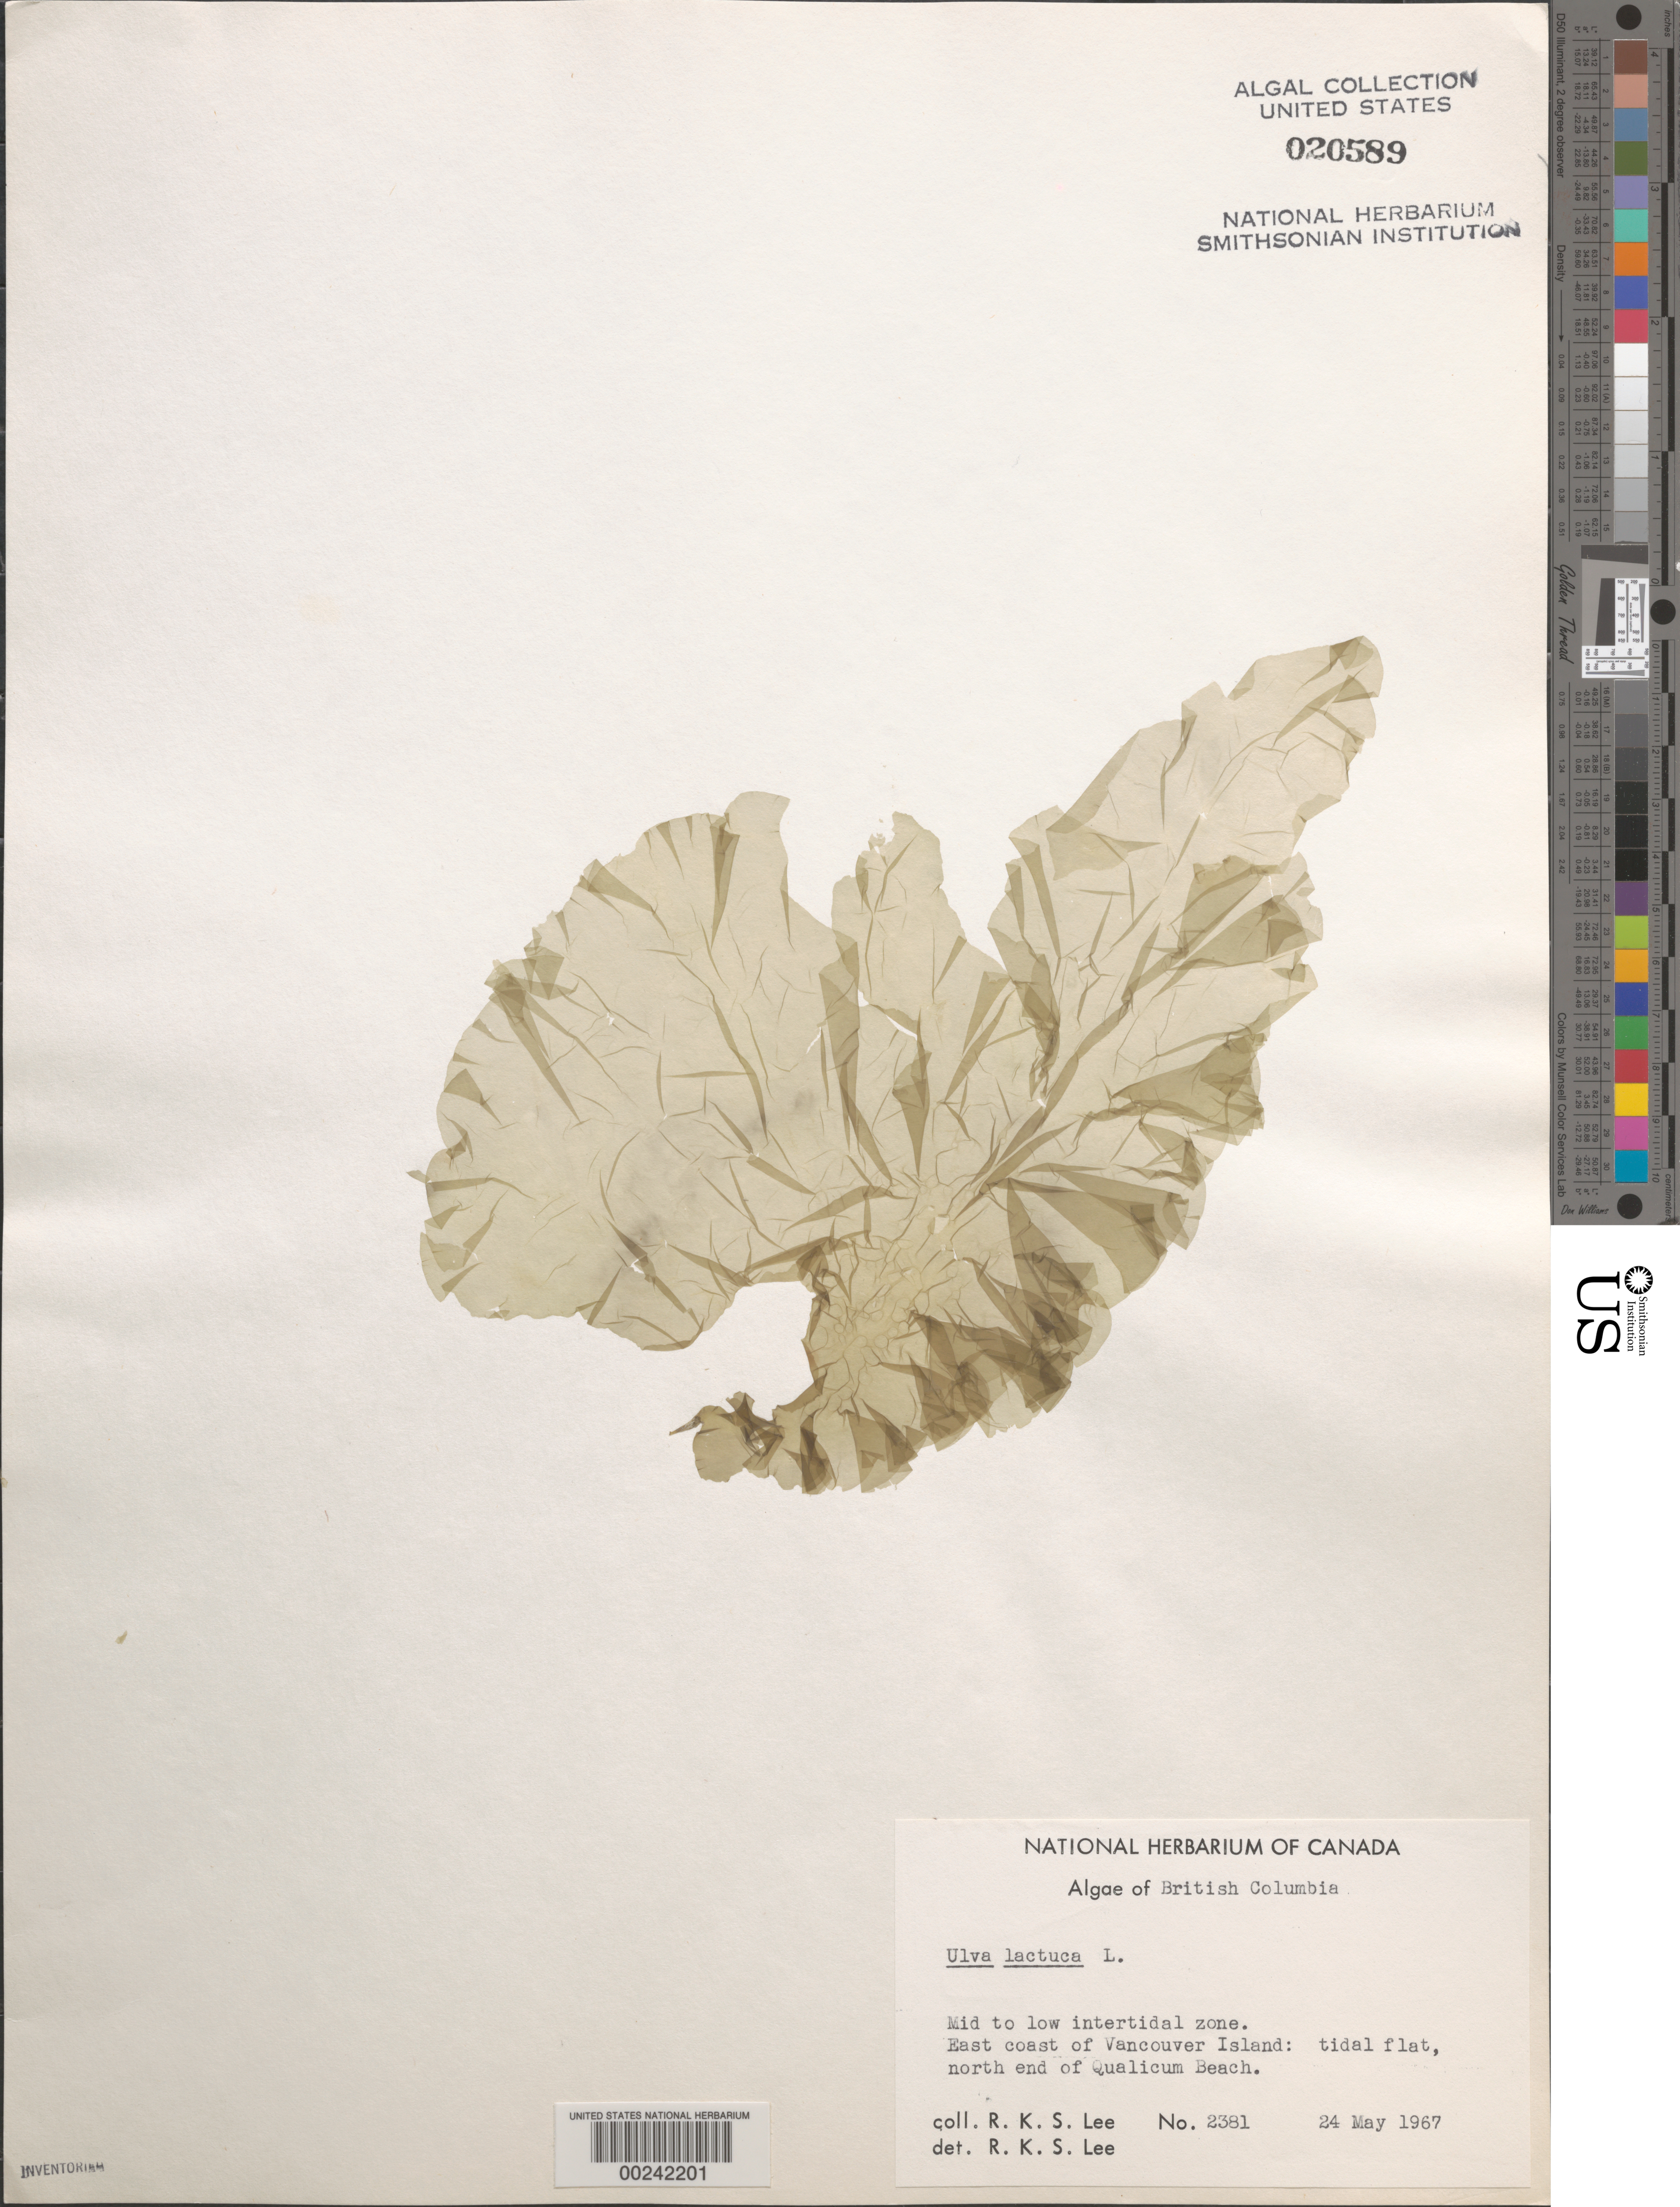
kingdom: Plantae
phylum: Chlorophyta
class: Ulvophyceae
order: Ulvales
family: Ulvaceae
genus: Ulva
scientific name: Ulva lactuca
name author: L.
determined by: Lee, R. K. S.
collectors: R. Lee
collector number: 2381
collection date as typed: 24 May 1967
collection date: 1967-05-24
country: Canada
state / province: British Columbia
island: Vancouver Island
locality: Qualicum Beach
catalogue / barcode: US 20589